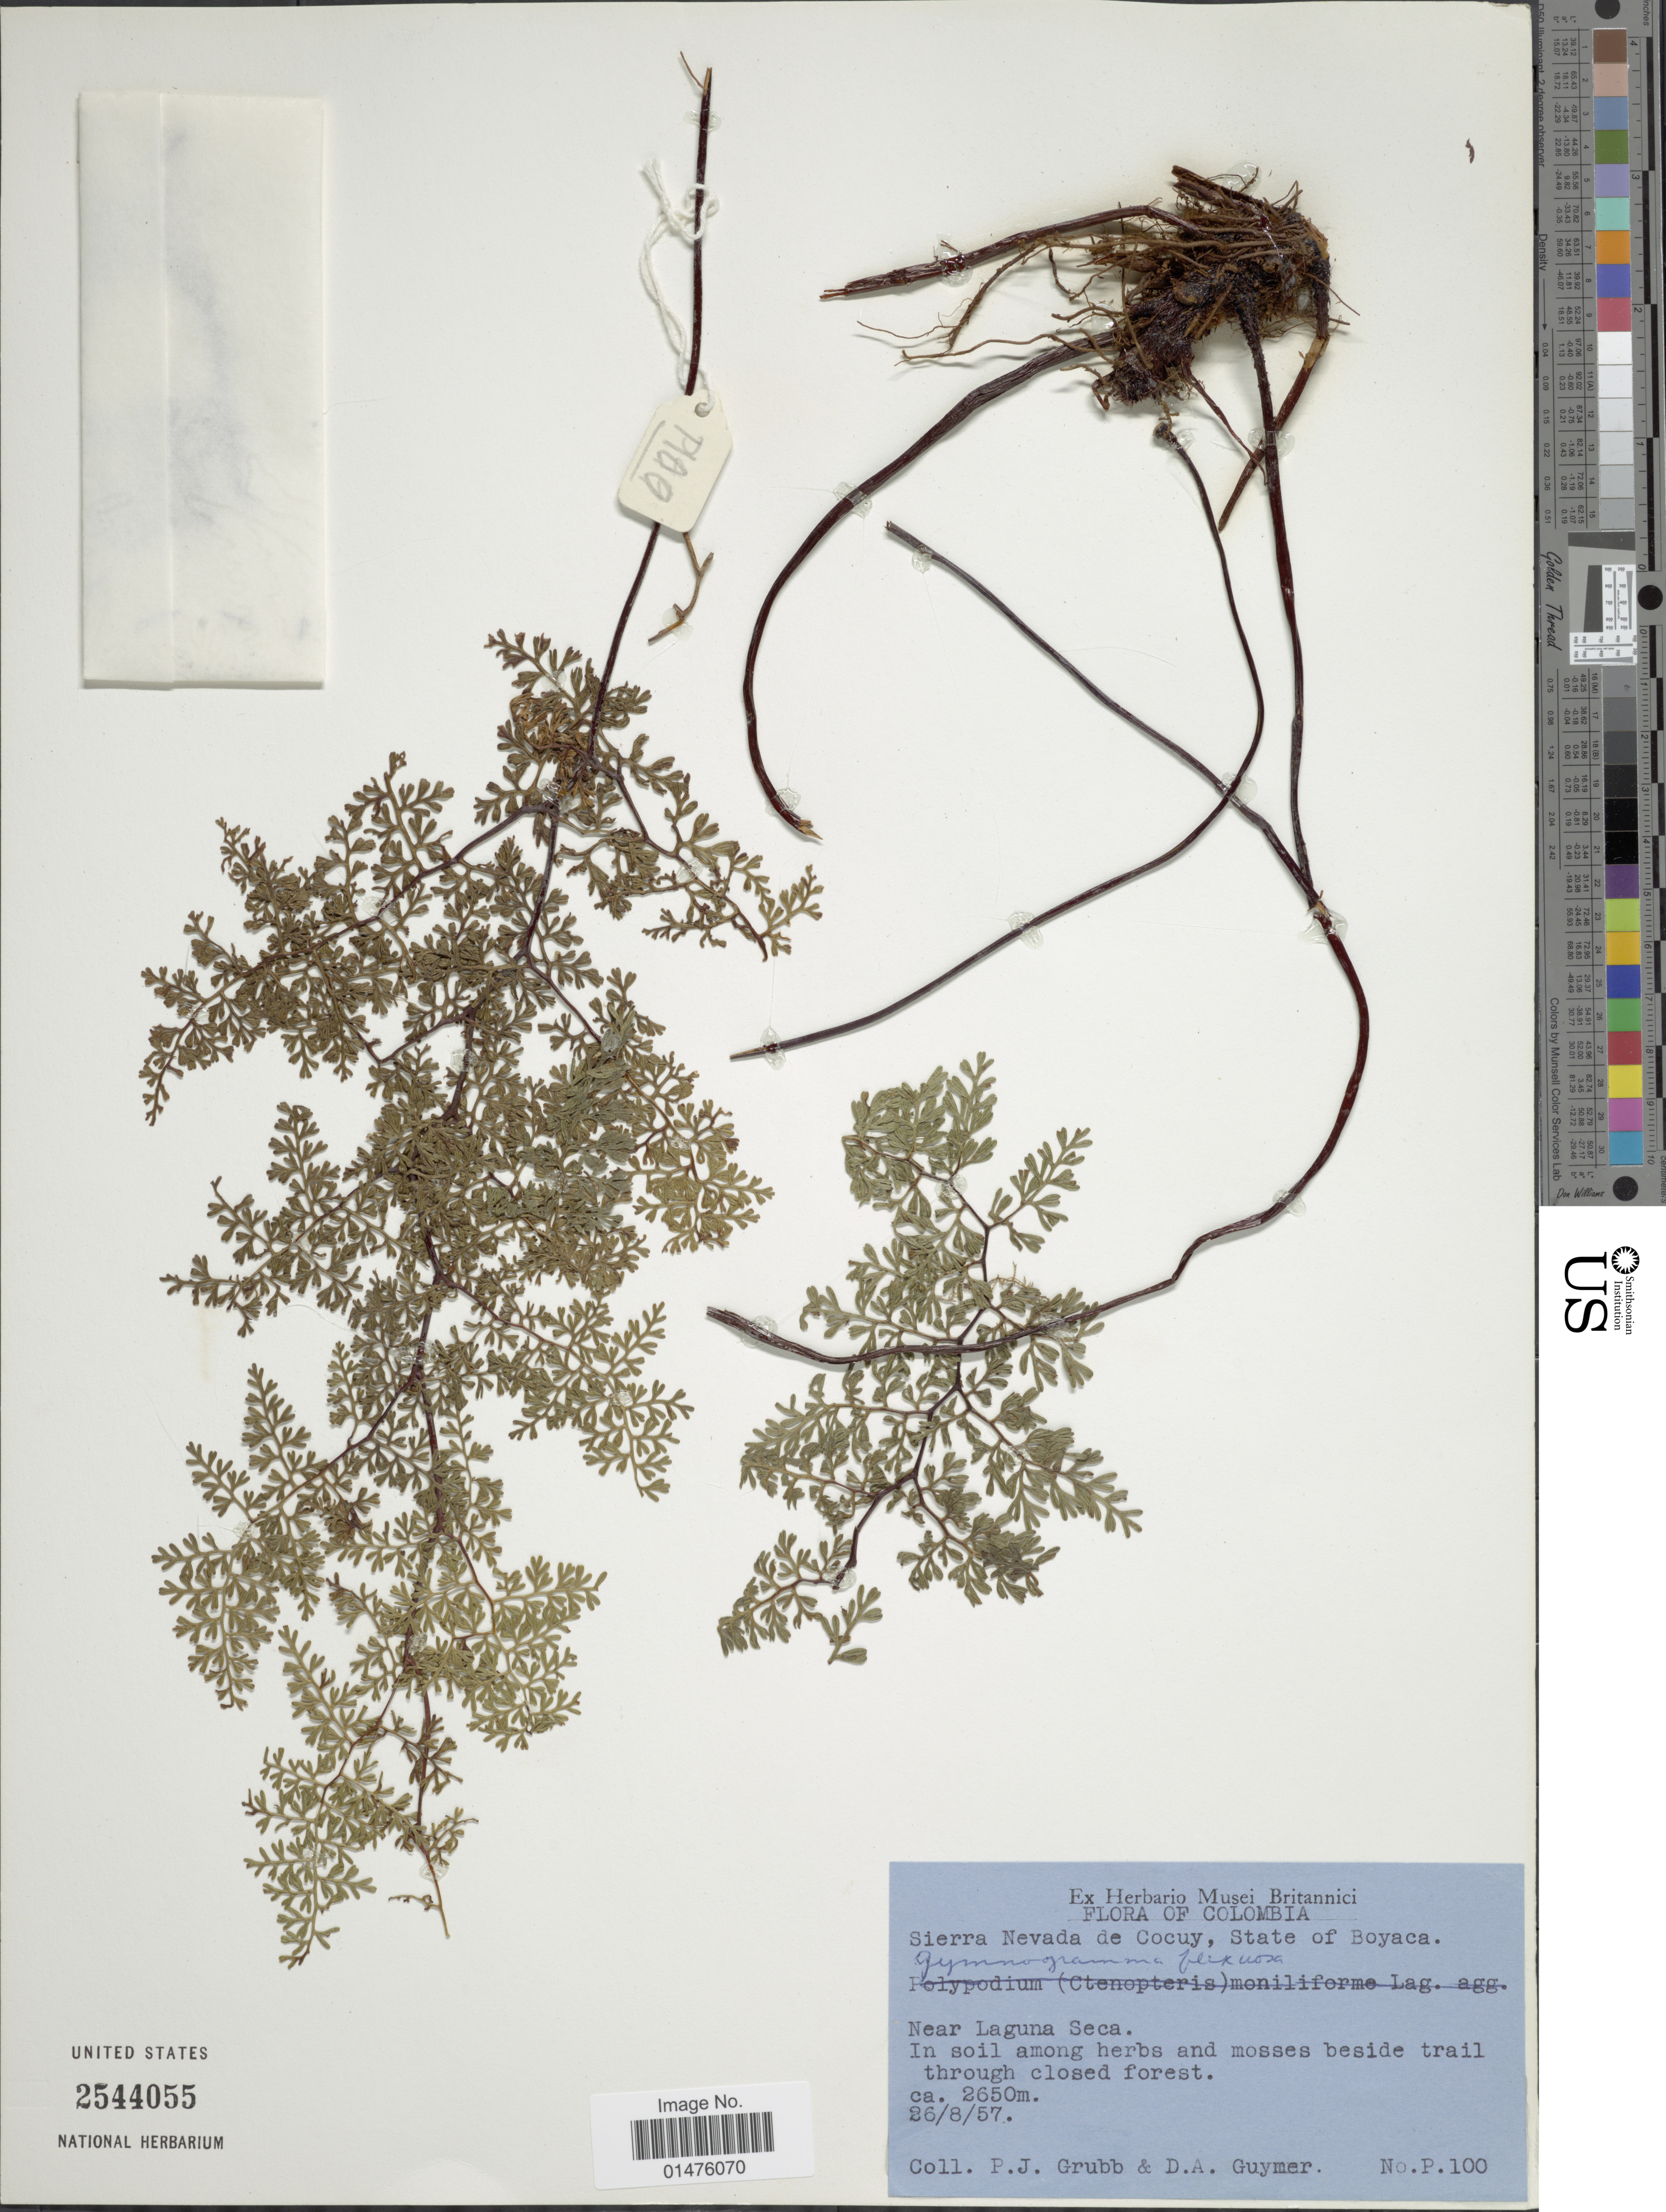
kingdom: Plantae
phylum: Tracheophyta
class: Polypodiopsida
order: Polypodiales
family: Pteridaceae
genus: Jamesonia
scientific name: Jamesonia flexuosa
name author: (Humb. & Bonpl.) Christenh.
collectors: P. J. Grubb & D. Guymer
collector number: P.100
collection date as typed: Transcribed d/m/y: 26/8/57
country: Colombia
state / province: Boyacá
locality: Sierra Nevada de Cocuy, Near Laguna Seca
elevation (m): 2650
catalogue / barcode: US 2544055